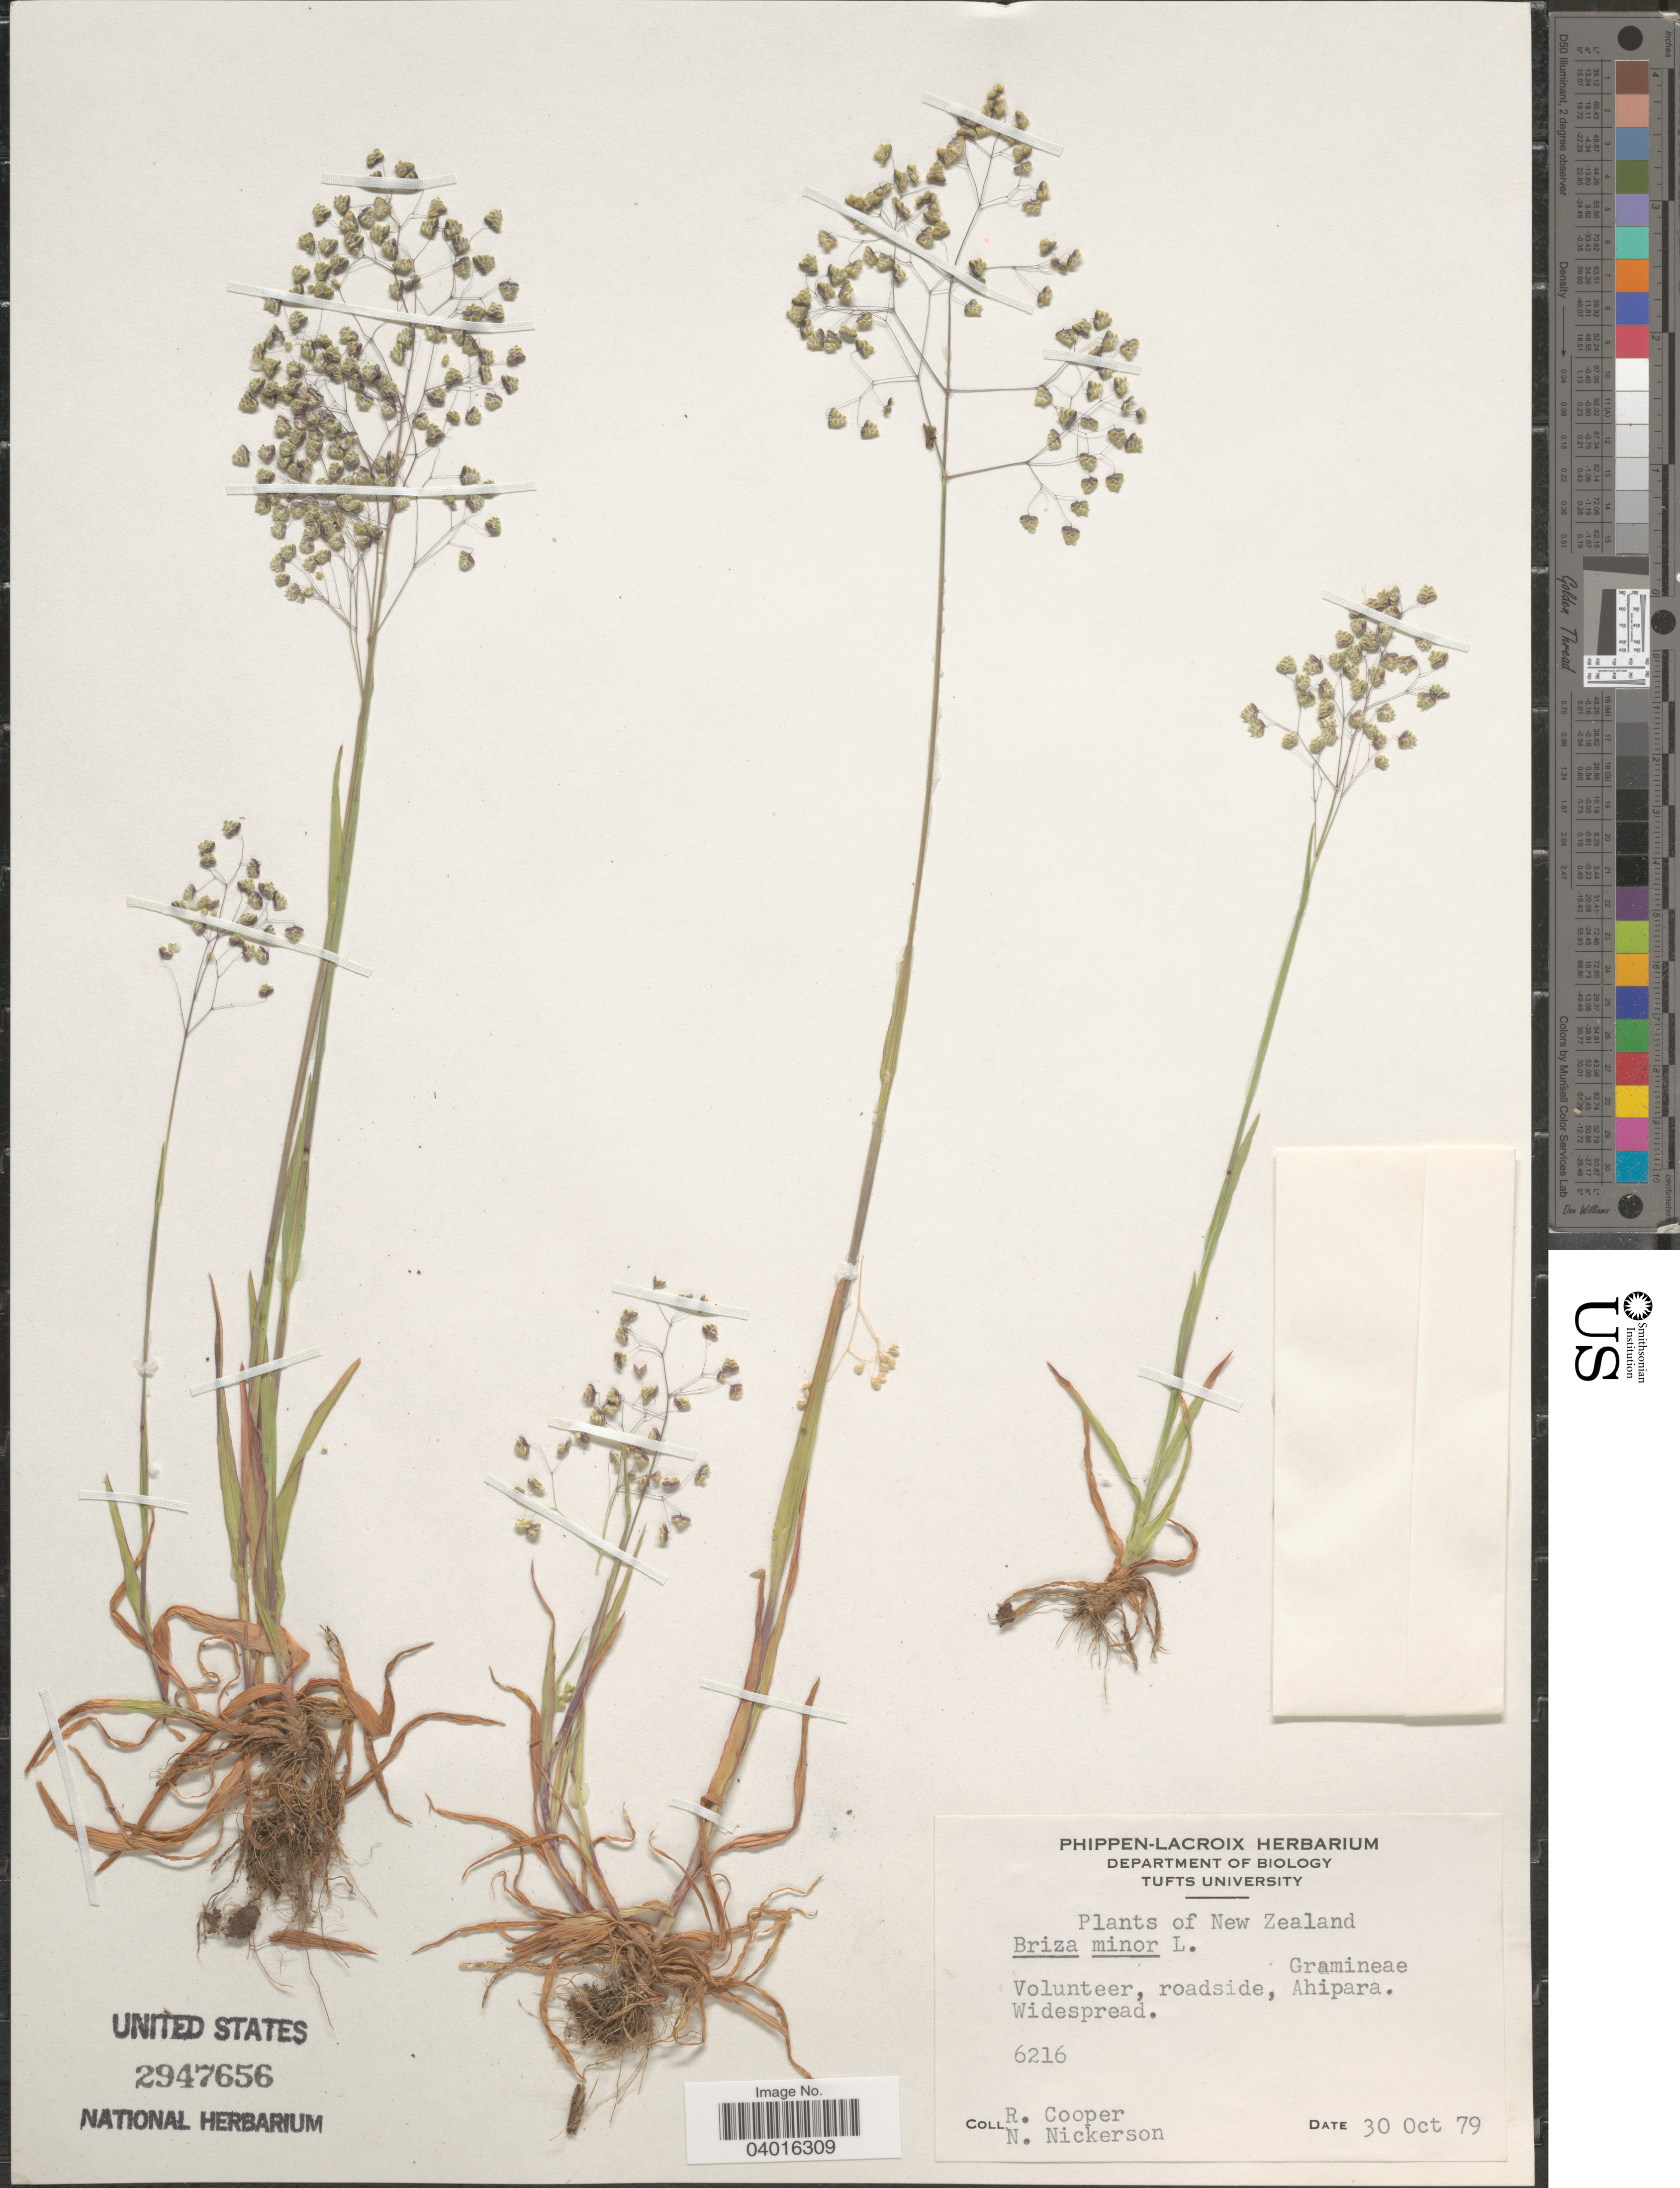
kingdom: Plantae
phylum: Tracheophyta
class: Liliopsida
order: Poales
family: Poaceae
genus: Briza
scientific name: Briza minor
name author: L.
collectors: R. Cooper & N. Nickerson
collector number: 6216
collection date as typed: Transcribed d/m/y: 30/10/79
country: New Zealand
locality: Volunteer, roadside, Ahipara. Widespread.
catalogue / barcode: US 2947656